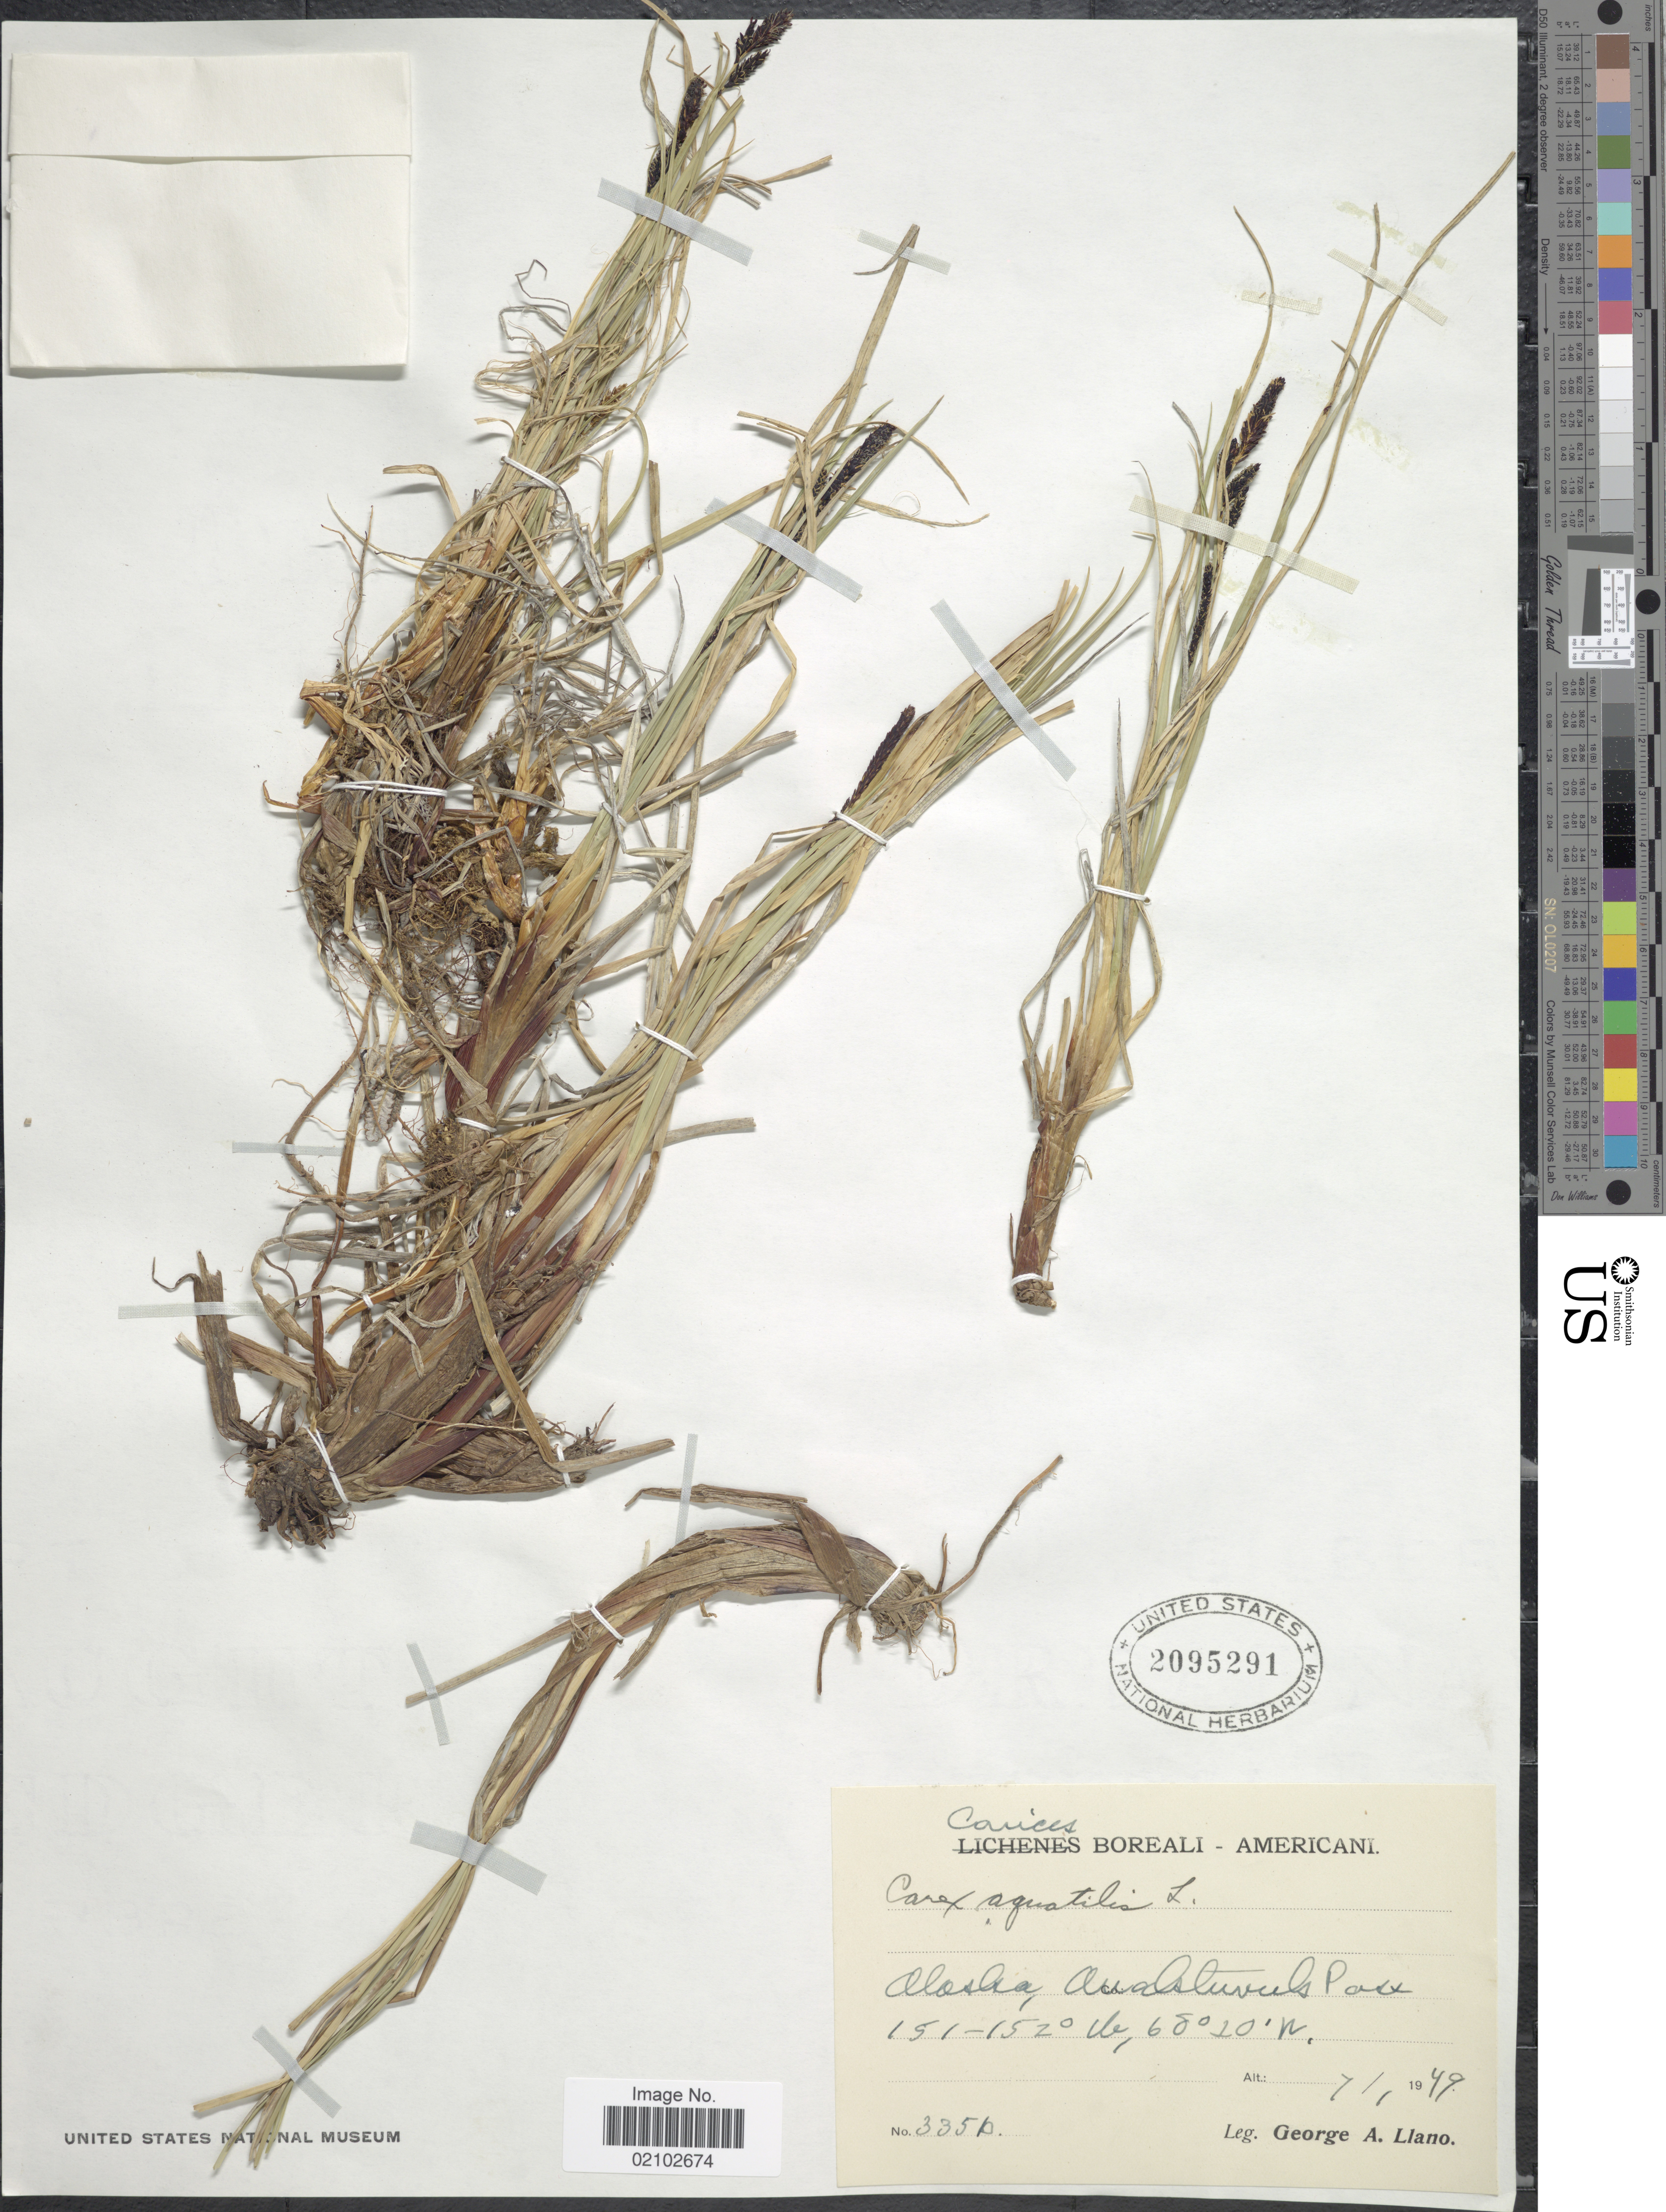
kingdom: Plantae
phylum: Tracheophyta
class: Liliopsida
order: Poales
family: Cyperaceae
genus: Carex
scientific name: Carex aquatilis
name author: Wahlenb.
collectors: G. Llano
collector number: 335b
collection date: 1949-07-01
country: United States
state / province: Alaska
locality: Anaktuvuk Pass, Boreali.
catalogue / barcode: US 2095291